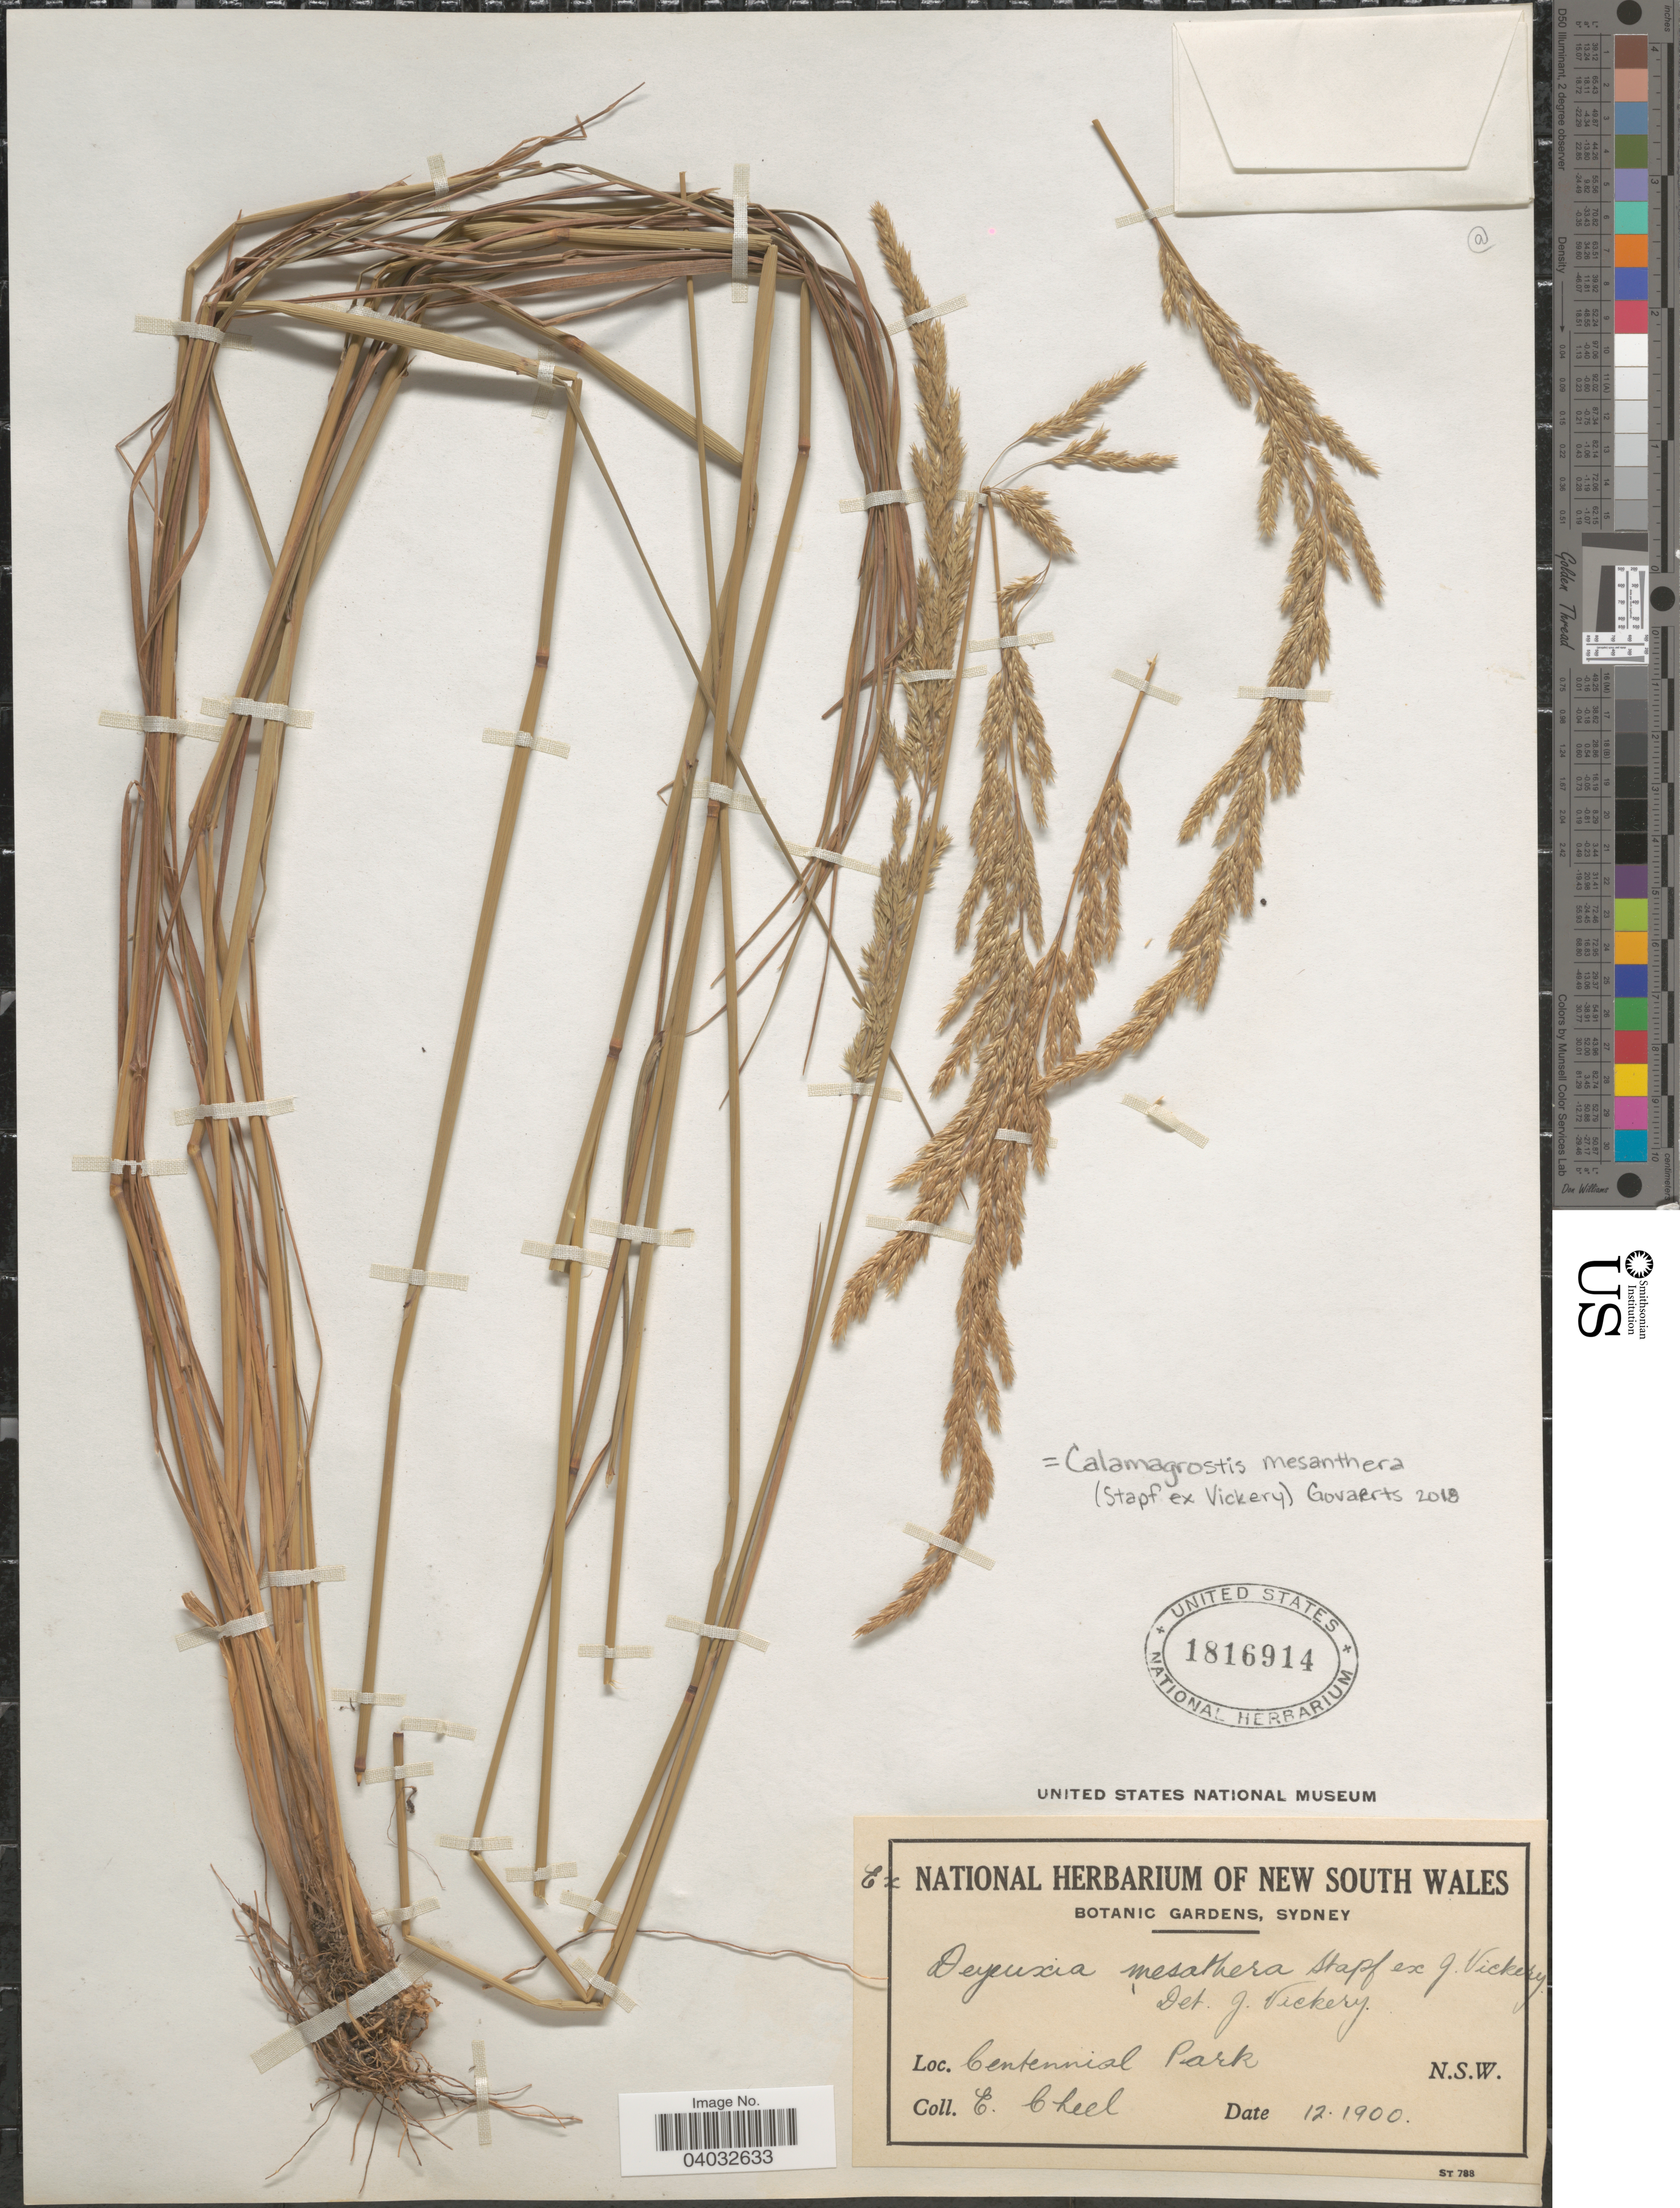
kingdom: Plantae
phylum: Tracheophyta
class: Liliopsida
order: Poales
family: Poaceae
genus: Calamagrostis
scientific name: Calamagrostis mesanthera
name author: (Stapf ex Vickery) Govaerts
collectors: E. Cheel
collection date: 1900-12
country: Australia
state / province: New South Wales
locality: Centennial Park.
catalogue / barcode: US 1816914